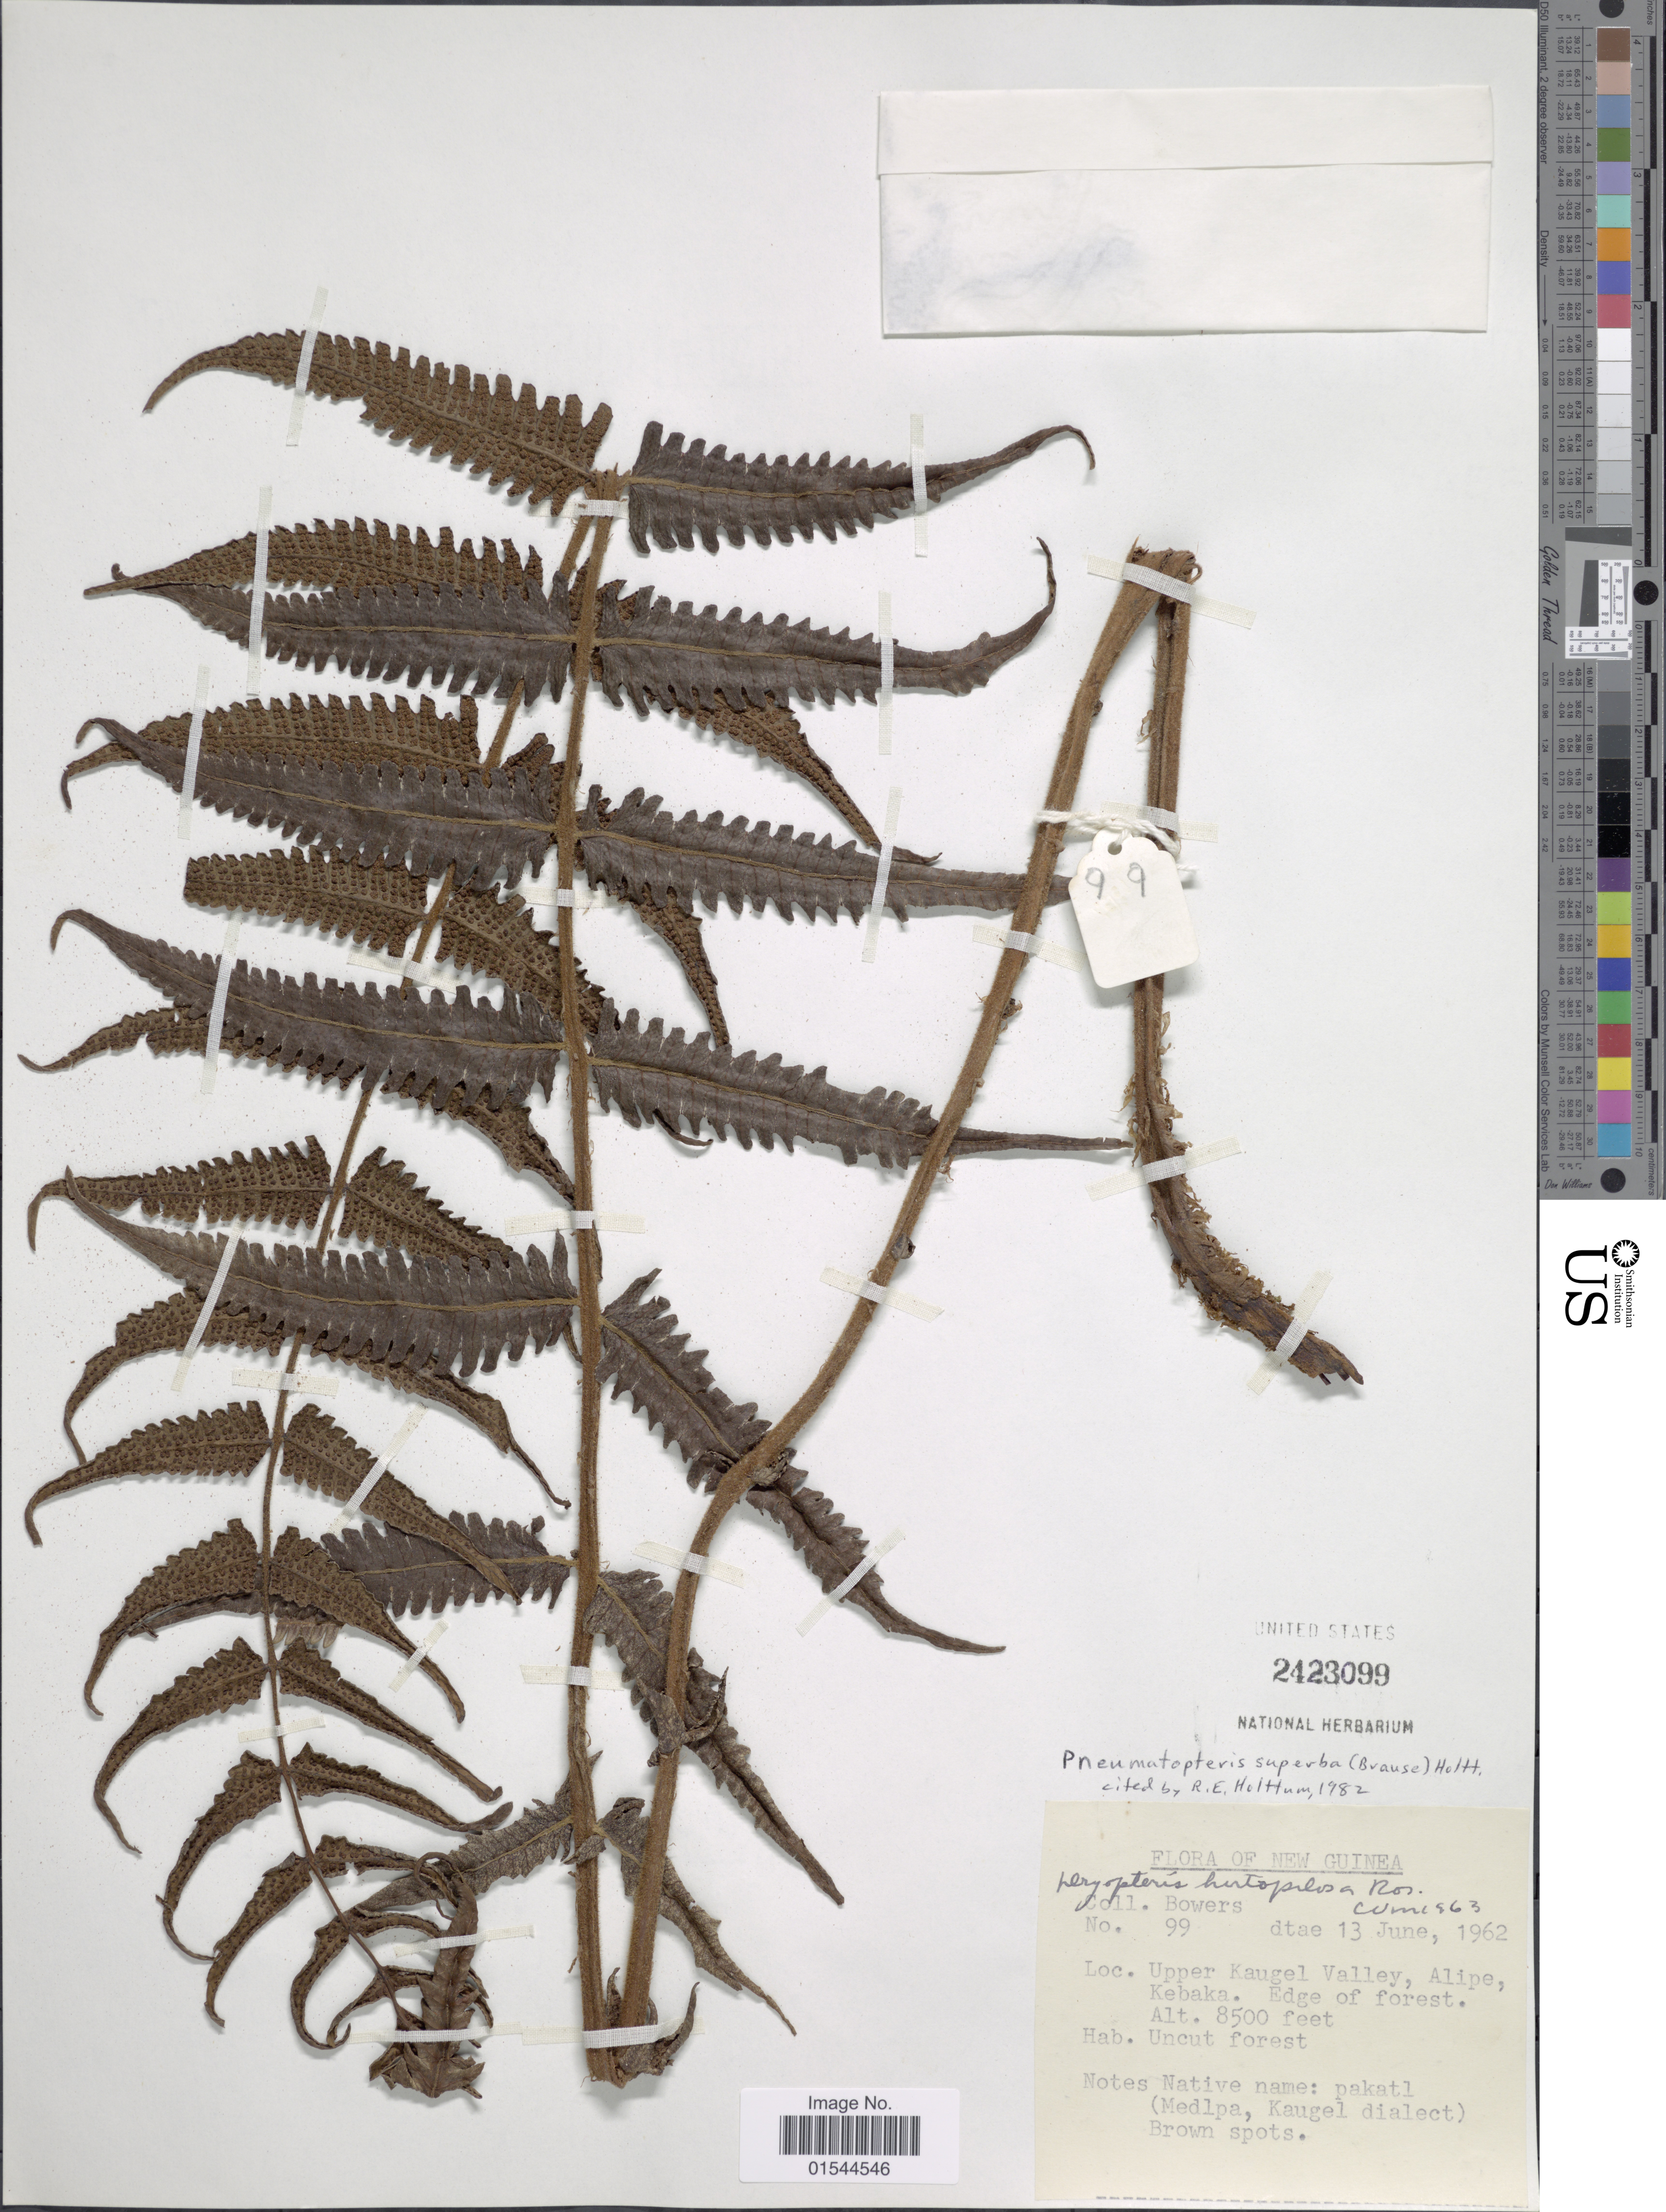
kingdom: Plantae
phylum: Tracheophyta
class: Polypodiopsida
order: Polypodiales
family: Thelypteridaceae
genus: Pneumatopteris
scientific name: Pneumatopteris superba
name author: (Brause) Holttum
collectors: -. Bowers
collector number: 99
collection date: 1962-06-13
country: Papua New Guinea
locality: New Guinea, upper Kaugel Valley, Alipe, Kebaka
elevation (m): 2591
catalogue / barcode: US 2423099